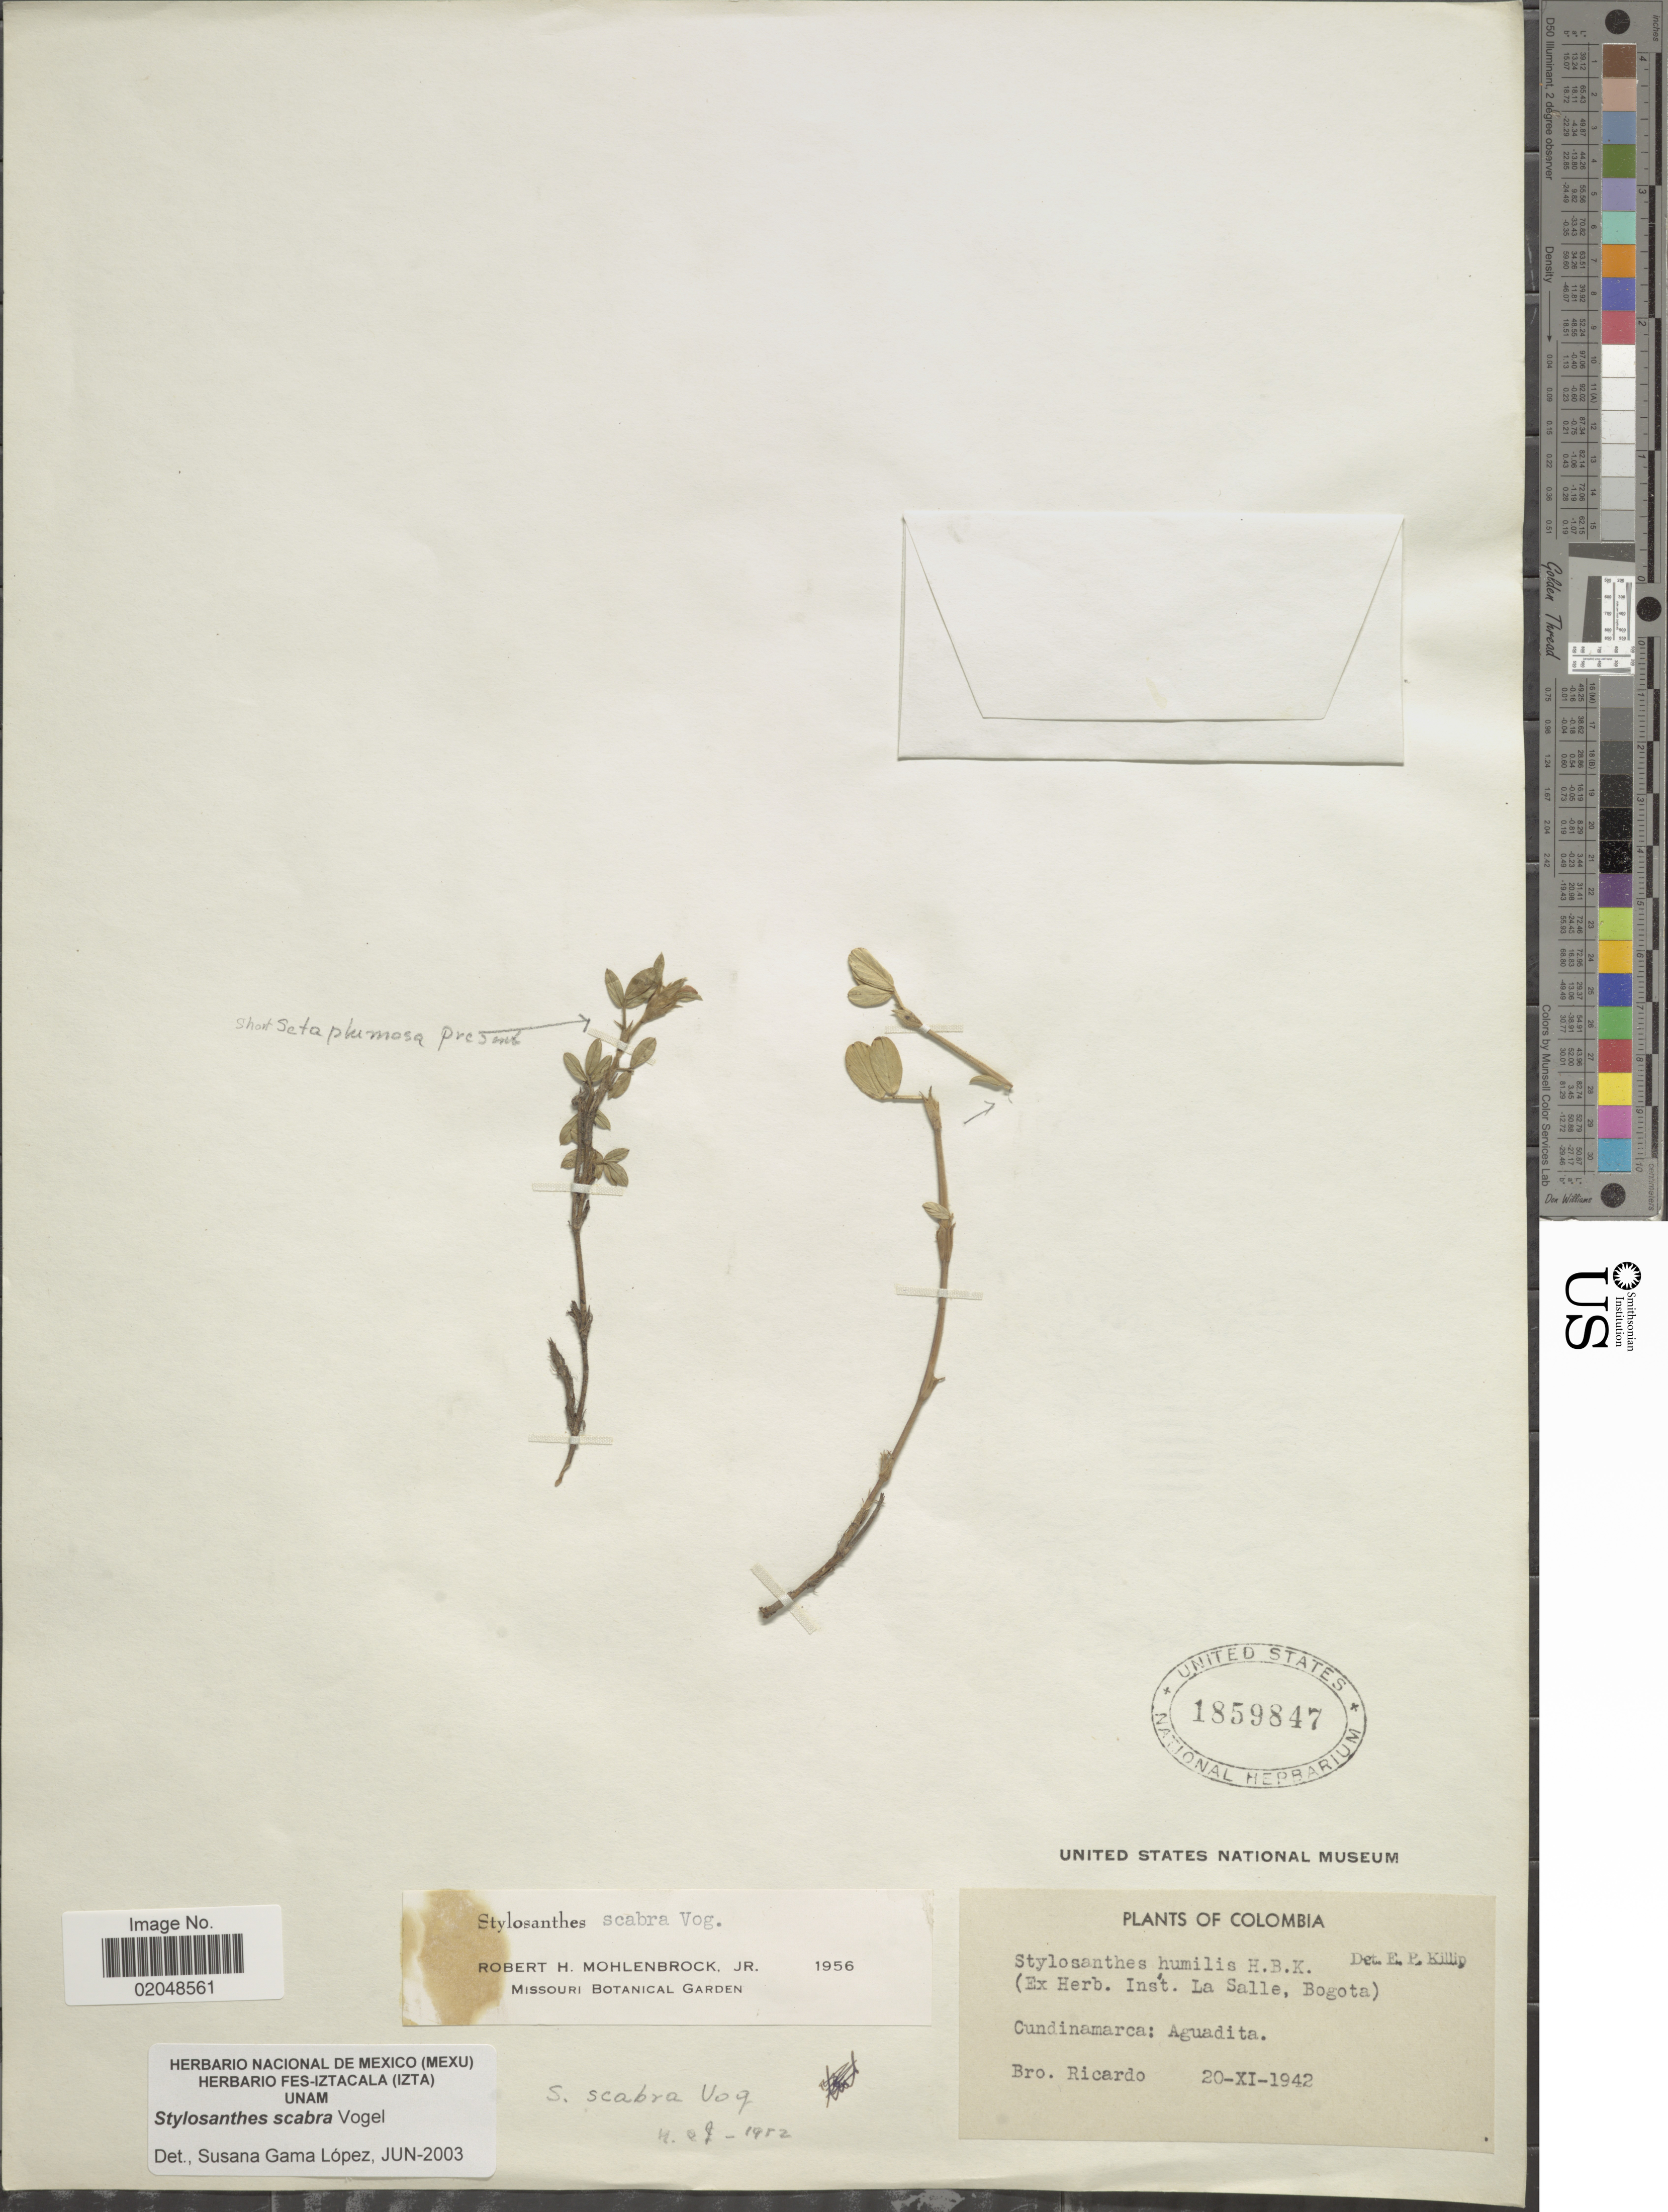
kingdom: Plantae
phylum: Tracheophyta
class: Magnoliopsida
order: Fabales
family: Fabaceae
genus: Stylosanthes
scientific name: Stylosanthes scabra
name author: Vogel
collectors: H. Ricardo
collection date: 1942-11-20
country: Colombia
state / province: Cundinamarca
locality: Aguadita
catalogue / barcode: US 1859847